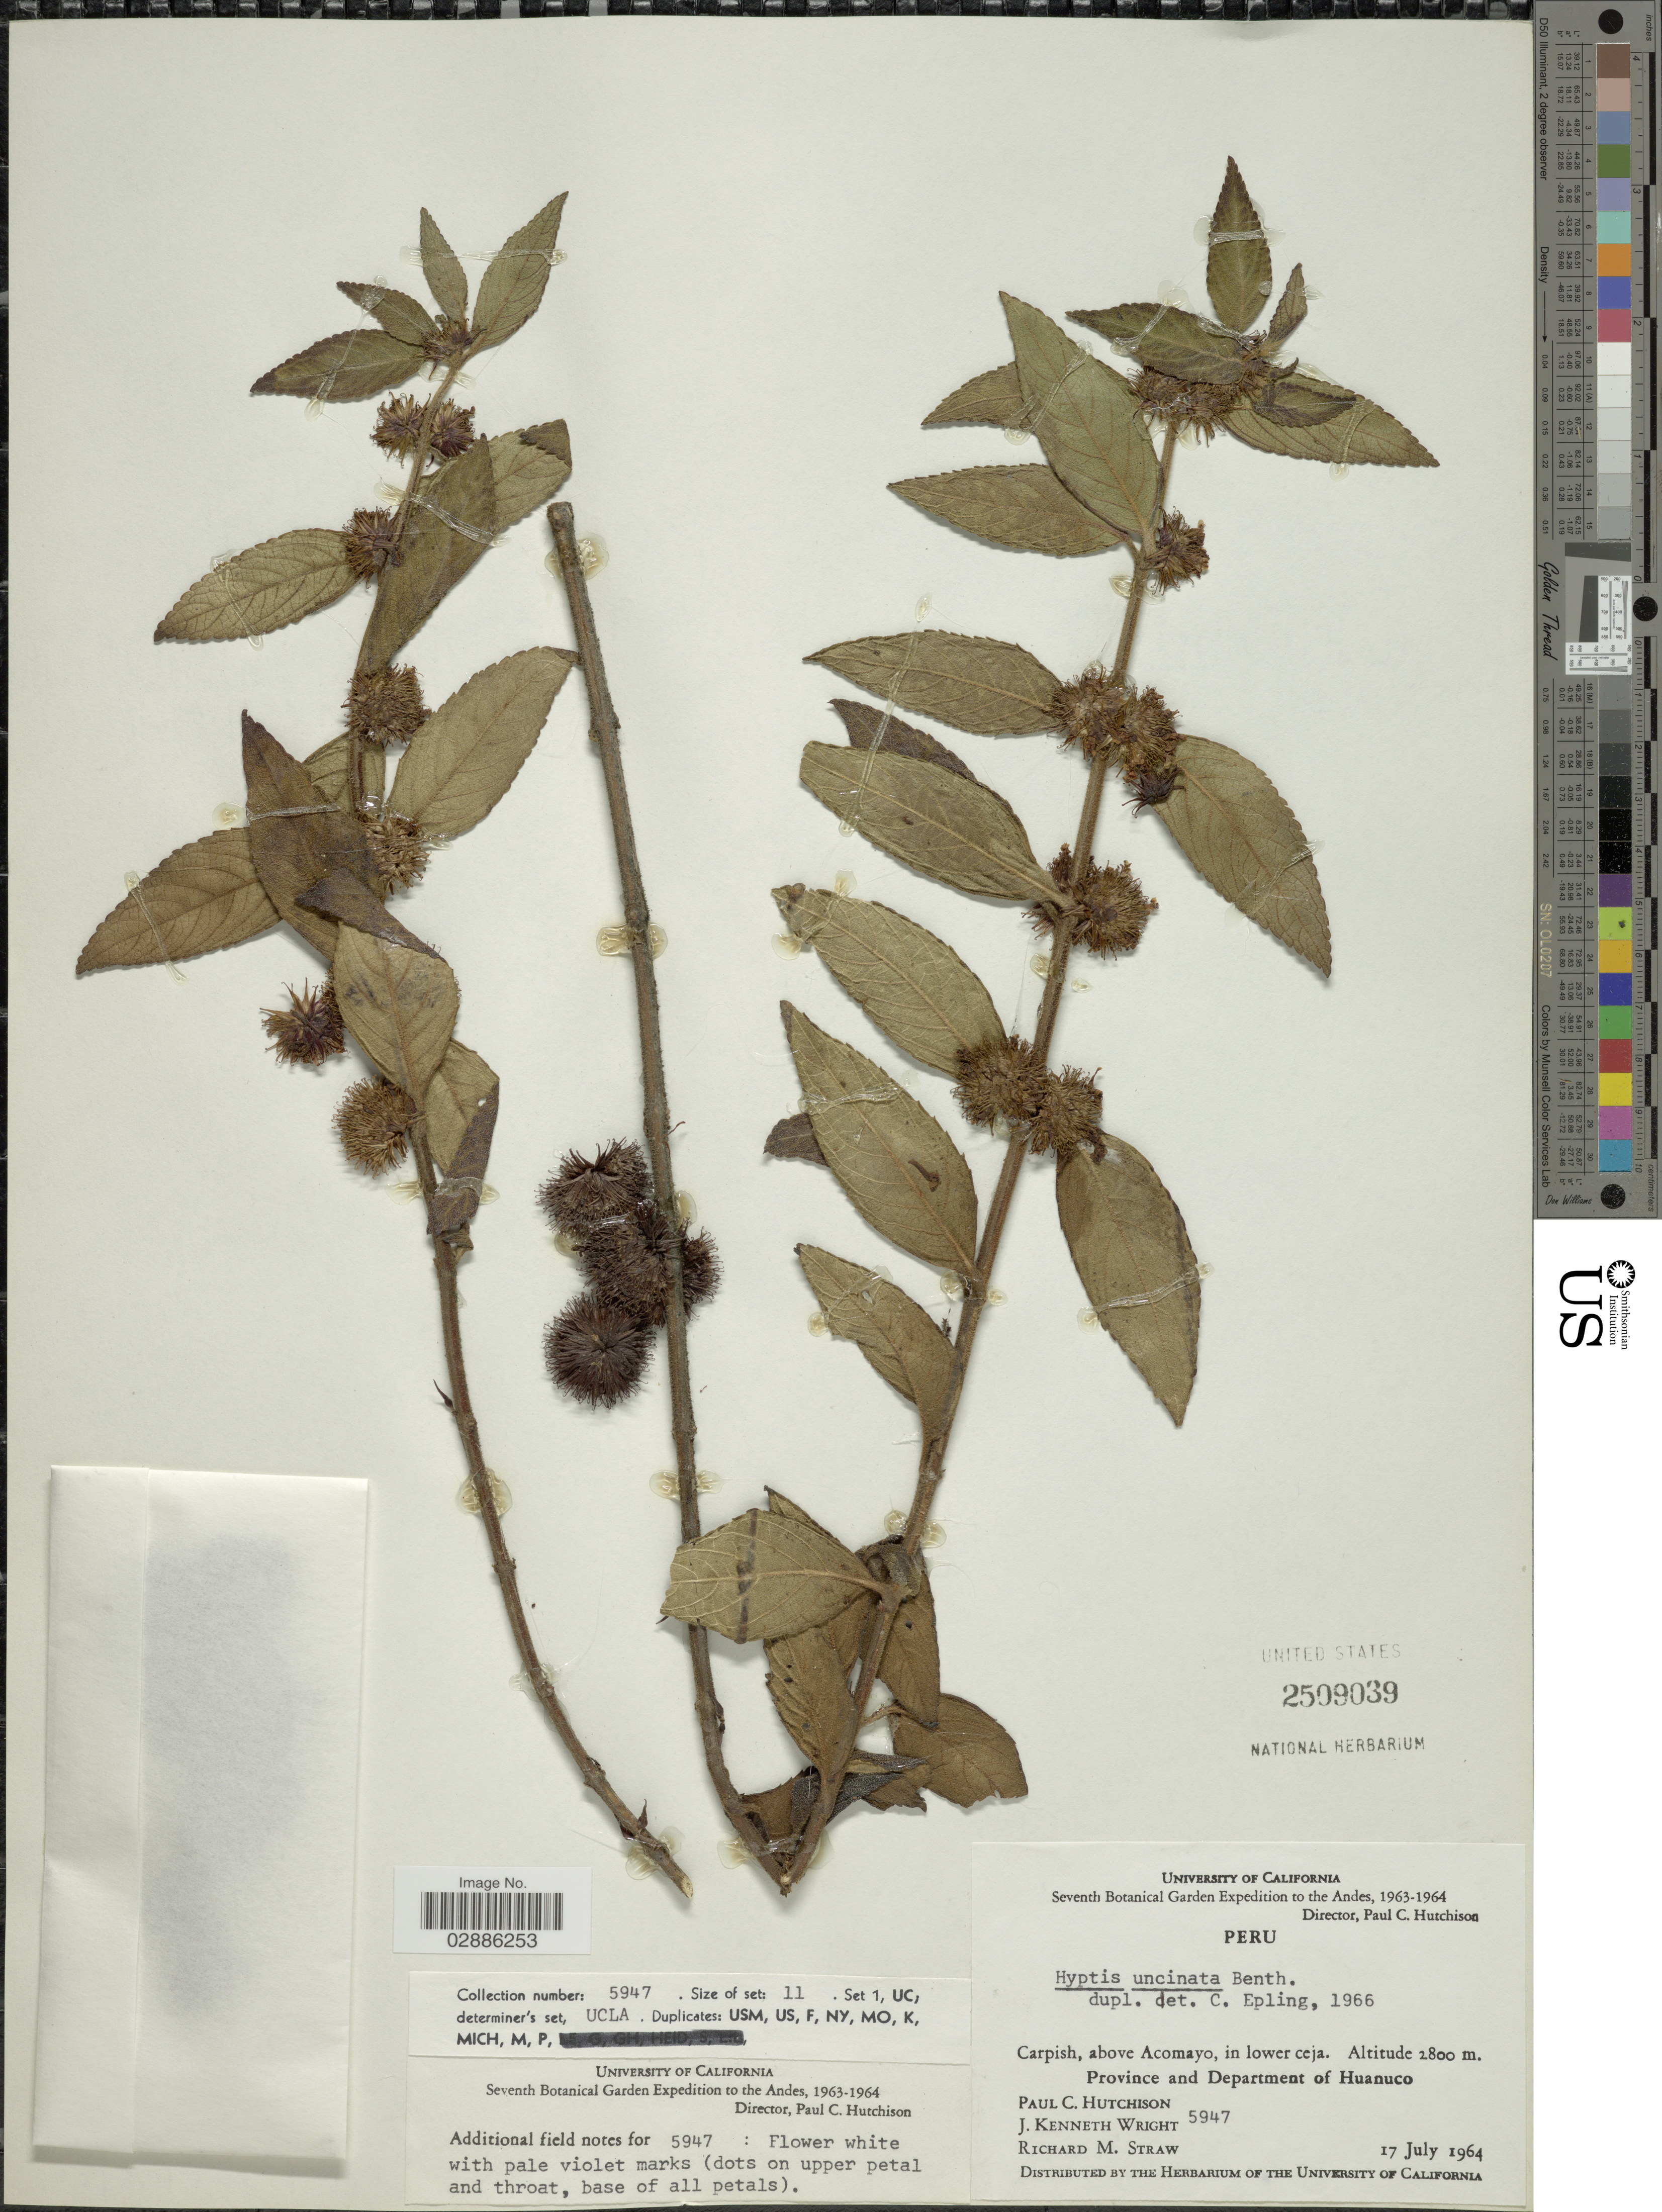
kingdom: Plantae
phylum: Tracheophyta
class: Magnoliopsida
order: Lamiales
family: Lamiaceae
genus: Hyptis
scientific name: Hyptis uncinata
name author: Benth.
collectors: P. C. Hutchison, J. K. Wright & R. M. Straw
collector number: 5947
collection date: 1964-07-17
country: Peru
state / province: Huánuco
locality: The Andes, Carpish, above Acomayo, in lower ceja, Province and Department of Huanuco.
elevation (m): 2800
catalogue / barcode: US 2509039